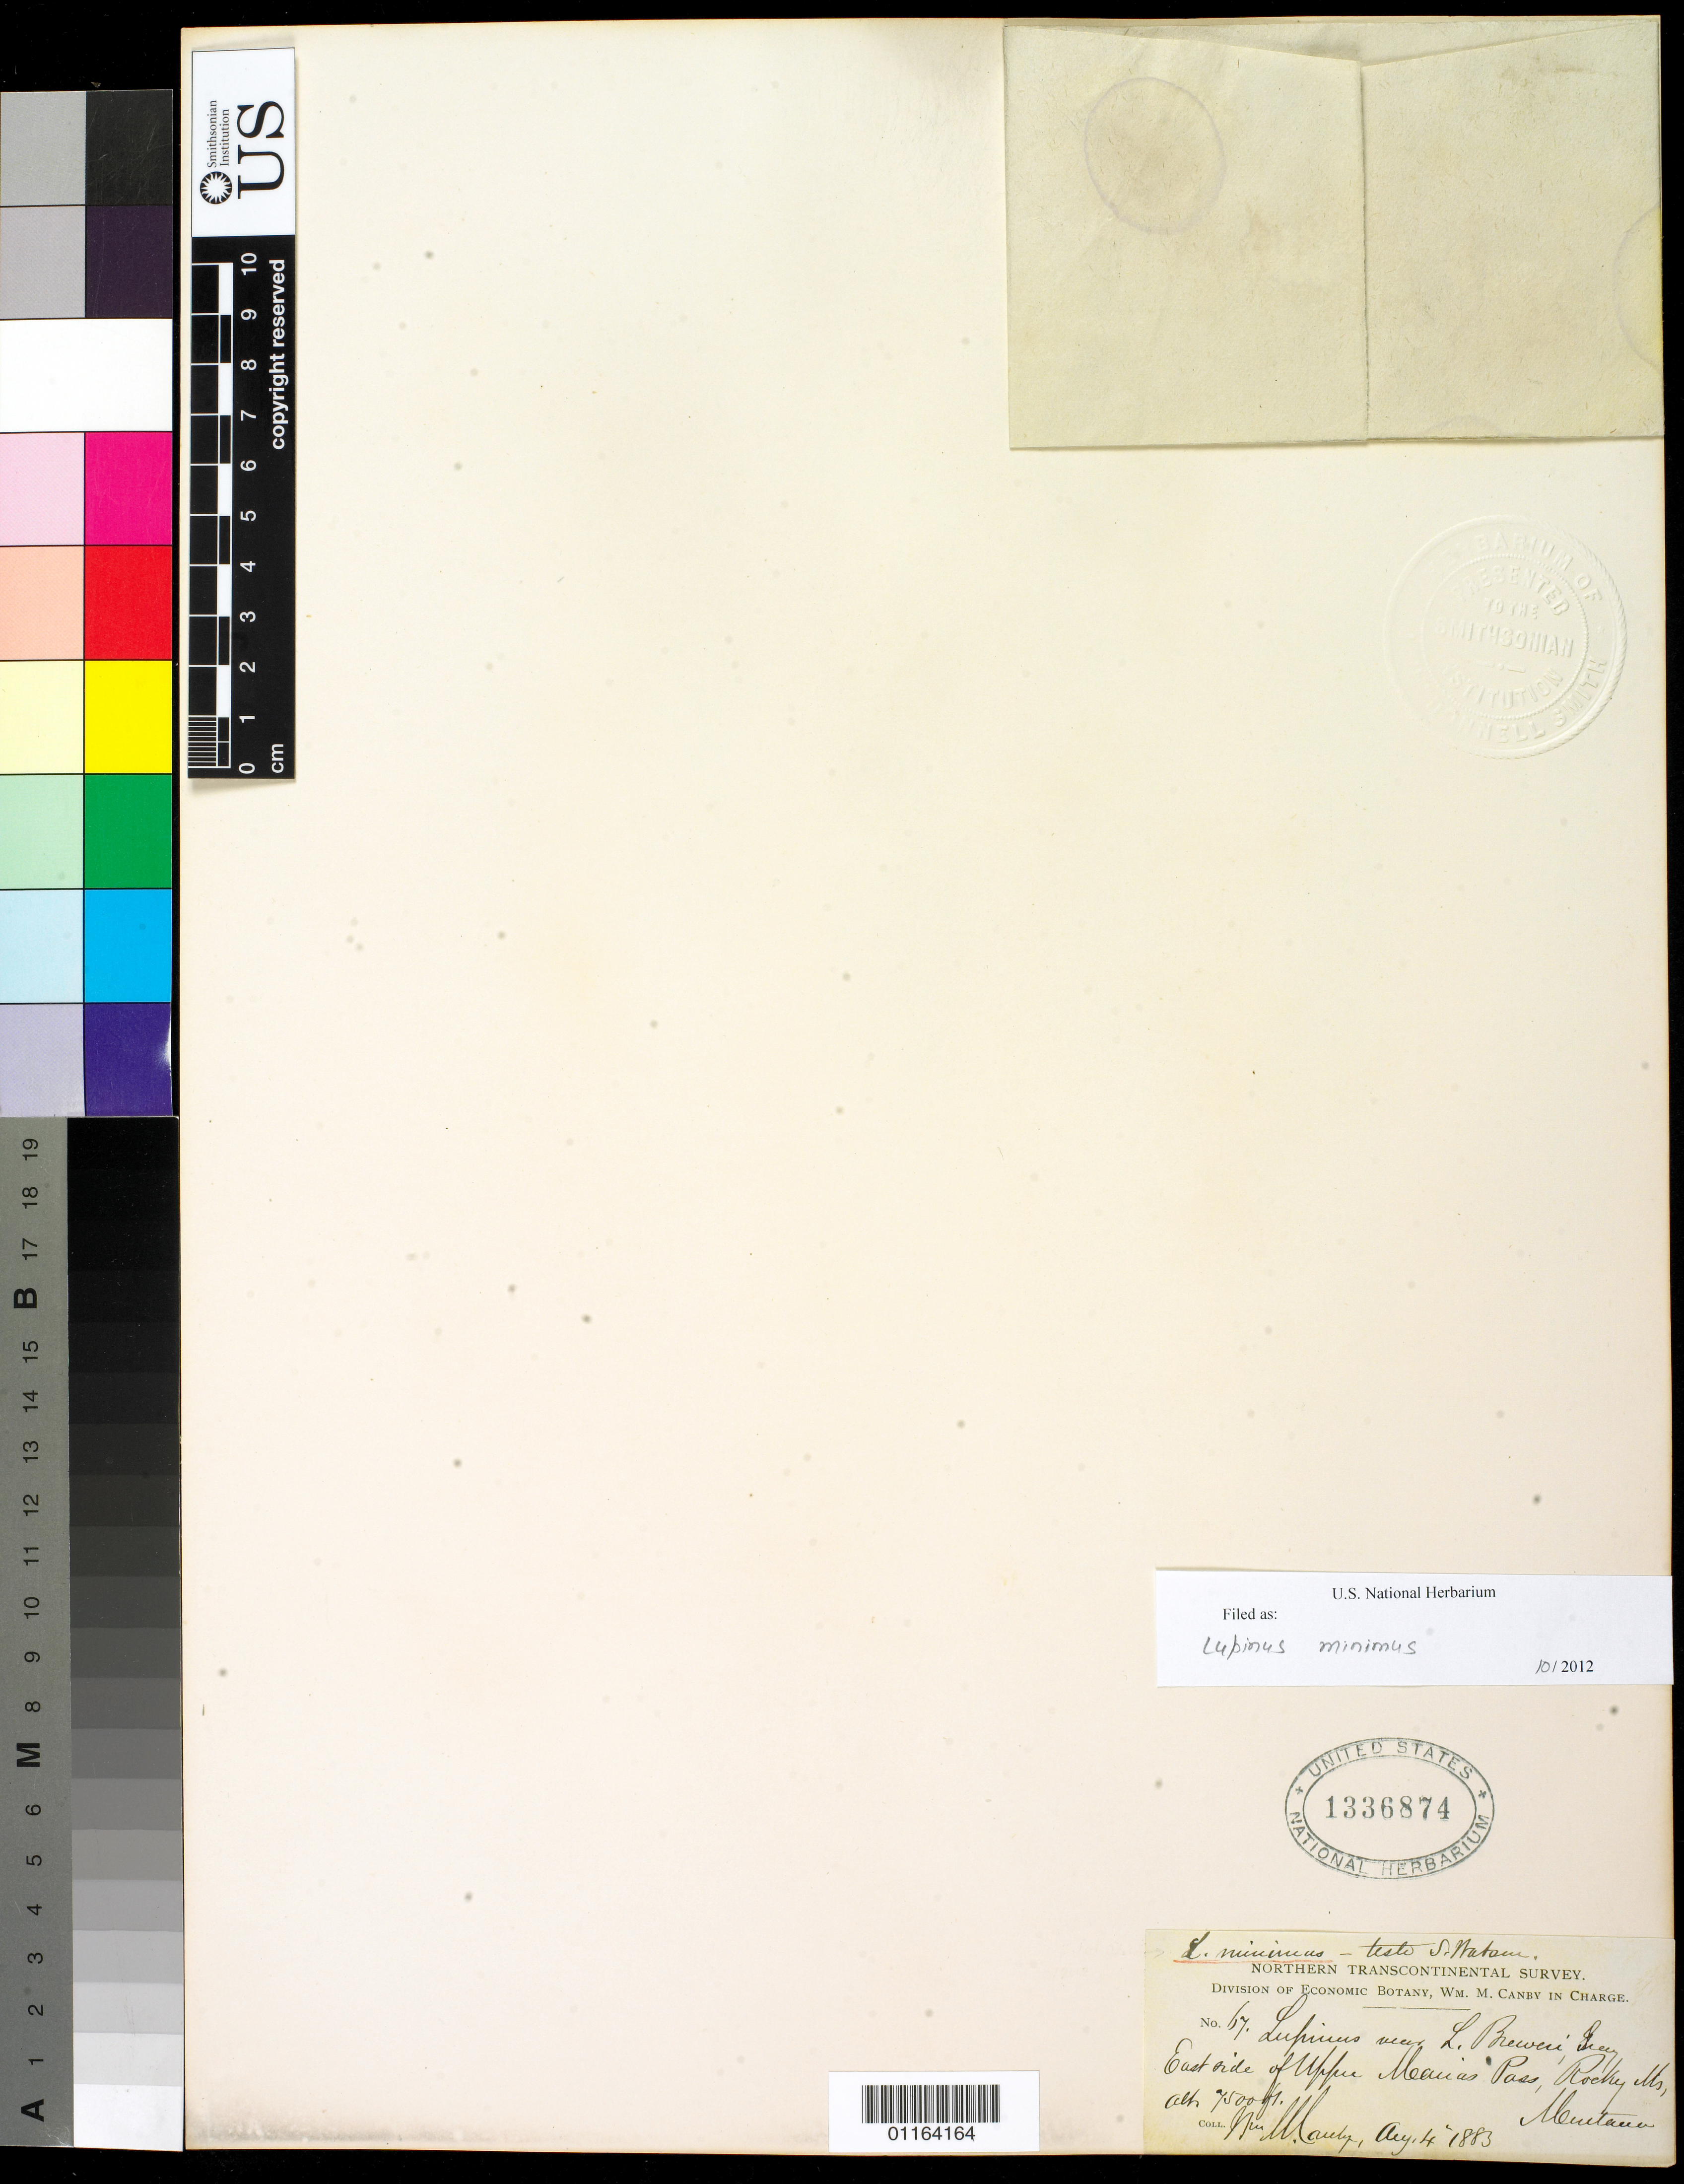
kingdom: Plantae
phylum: Tracheophyta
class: Magnoliopsida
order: Fabales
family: Fabaceae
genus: Lupinus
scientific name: Lupinus minimus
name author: Douglas ex G. Don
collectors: W. M. Canby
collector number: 67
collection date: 1883-08-04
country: United States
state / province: Montana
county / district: Glacier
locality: East side of Upper Marias Pass, Rocky Mts.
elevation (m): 2286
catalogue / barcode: US 1336874